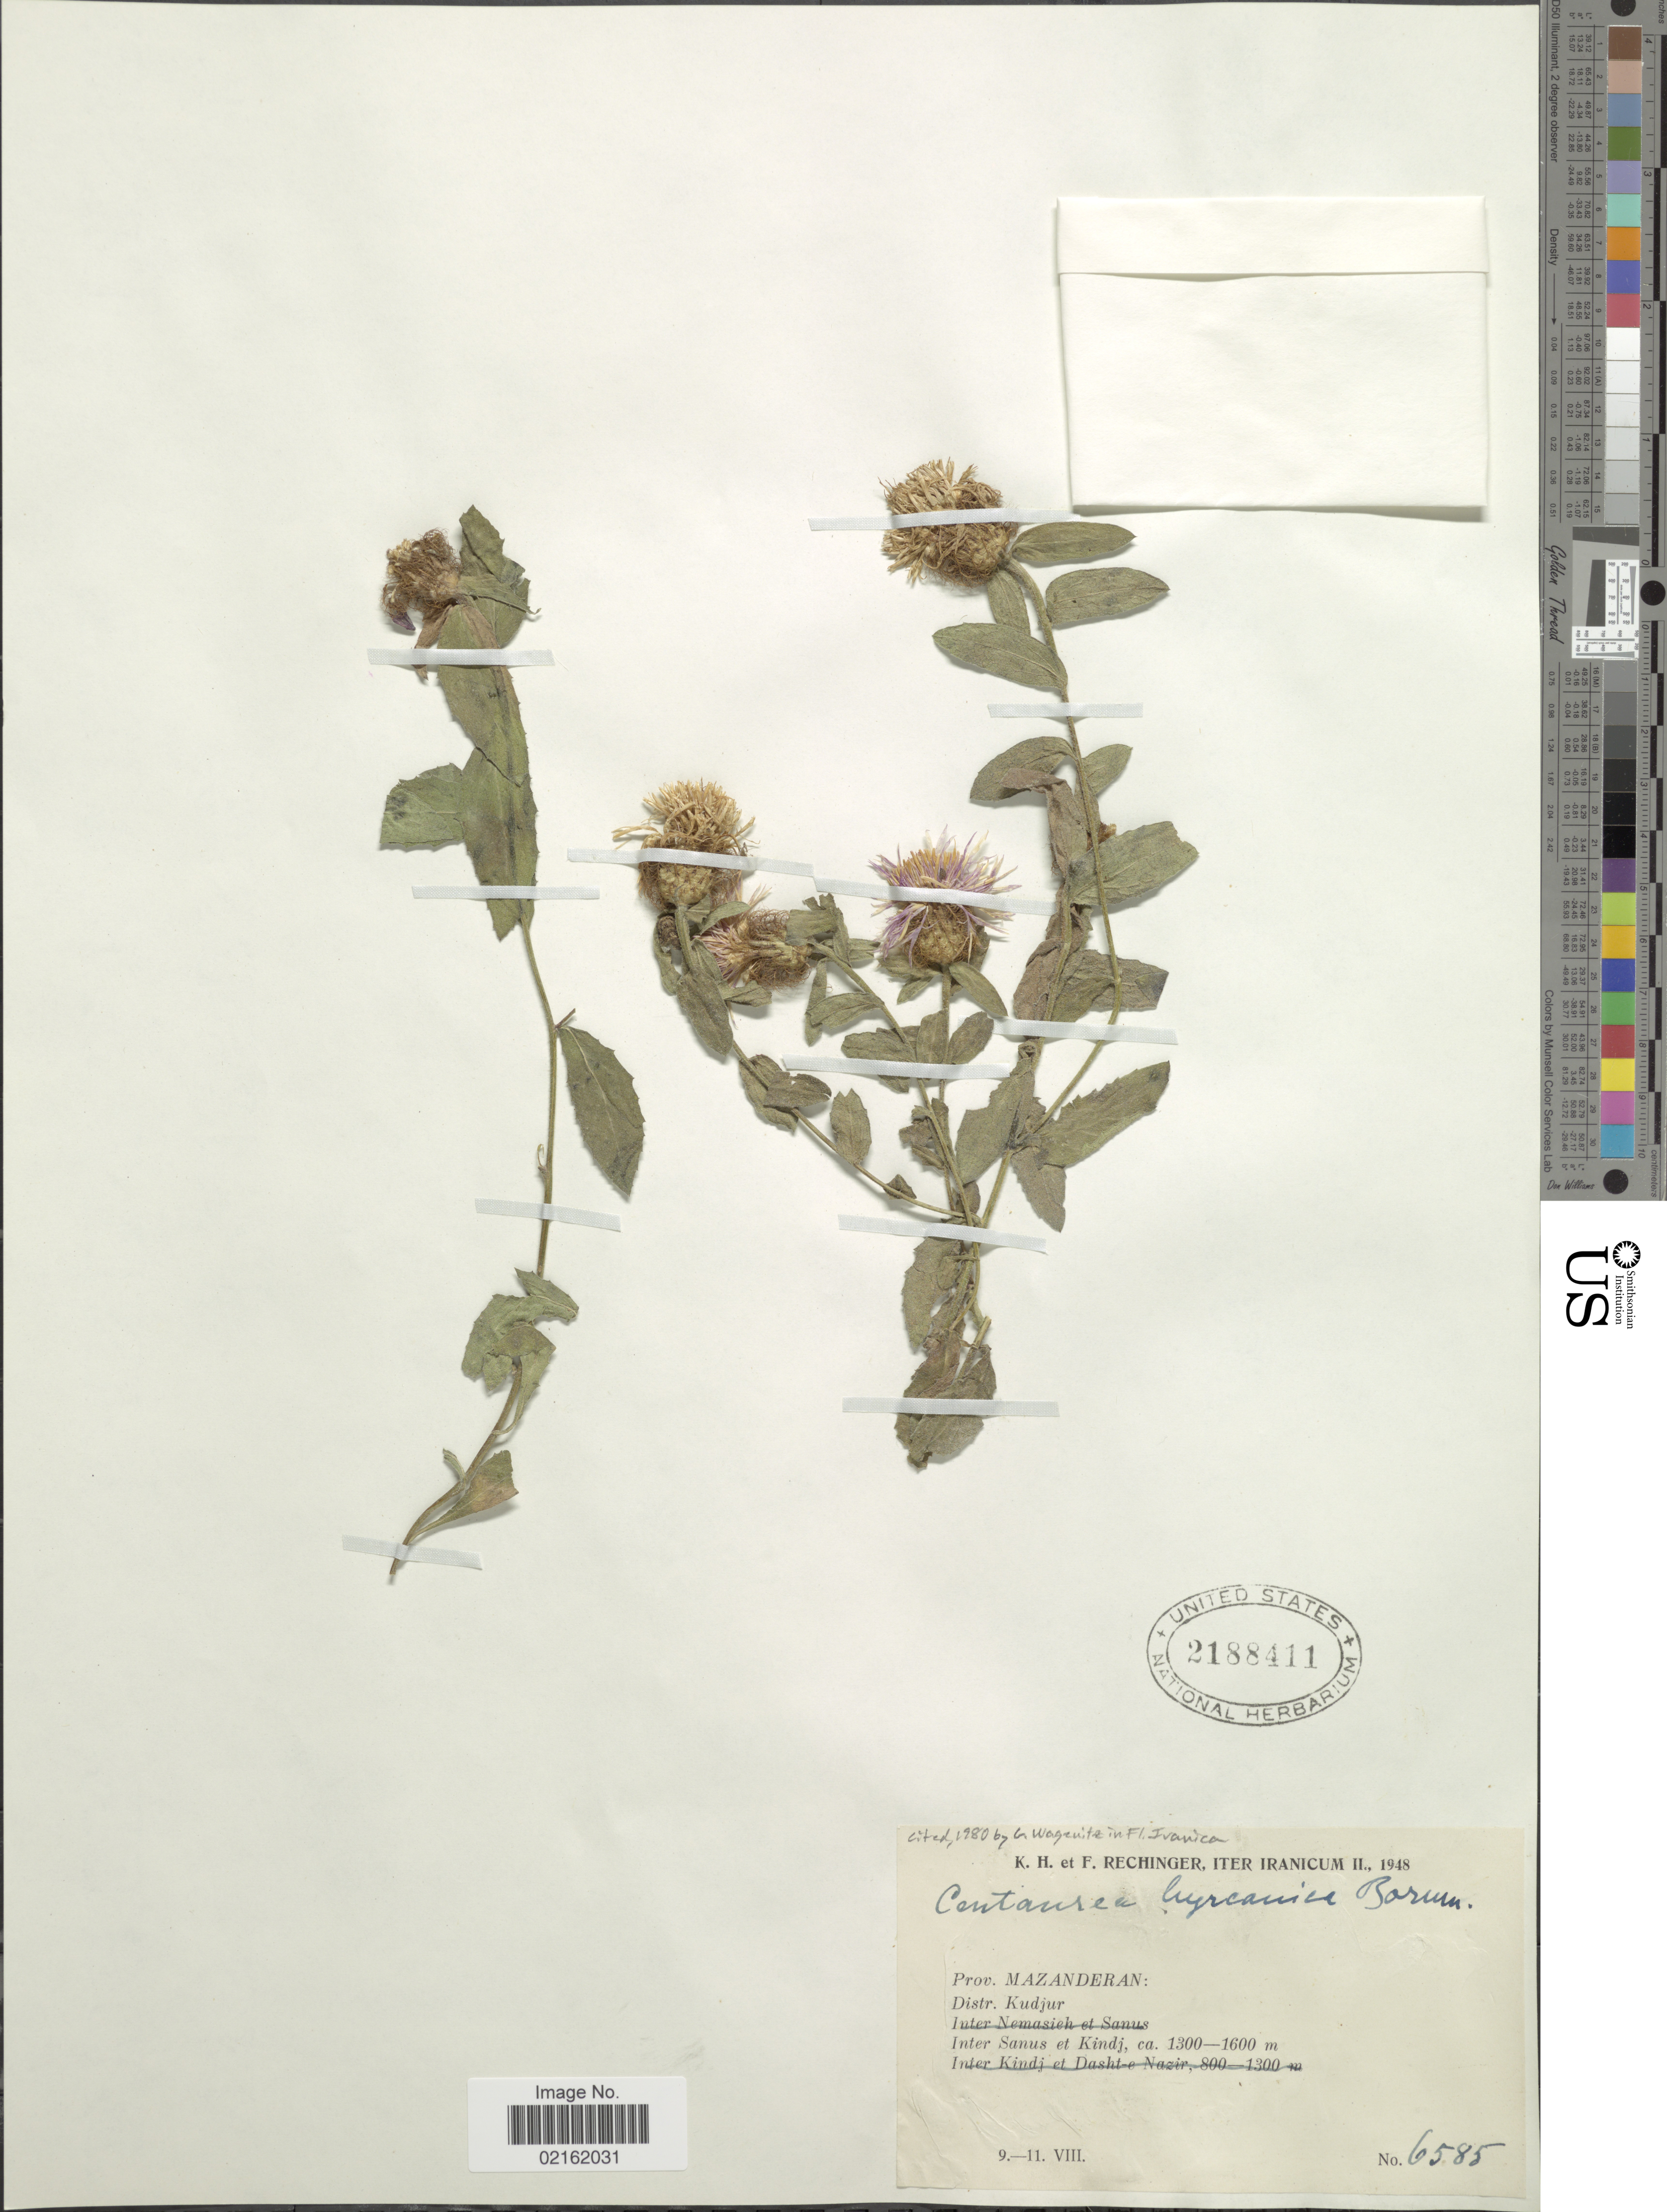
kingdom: Plantae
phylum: Tracheophyta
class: Magnoliopsida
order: Asterales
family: Asteraceae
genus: Centaurea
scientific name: Centaurea hyrcanica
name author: Bornm.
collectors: K. H. Rechinger & F. Rechinger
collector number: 6585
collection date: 1948-08-09/1948-08-11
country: Iran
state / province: Mazandaran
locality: Prov. Mazanderan: Distr. Kudjur, Inter Sanus et Kindj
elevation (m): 1300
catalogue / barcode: US 2188411